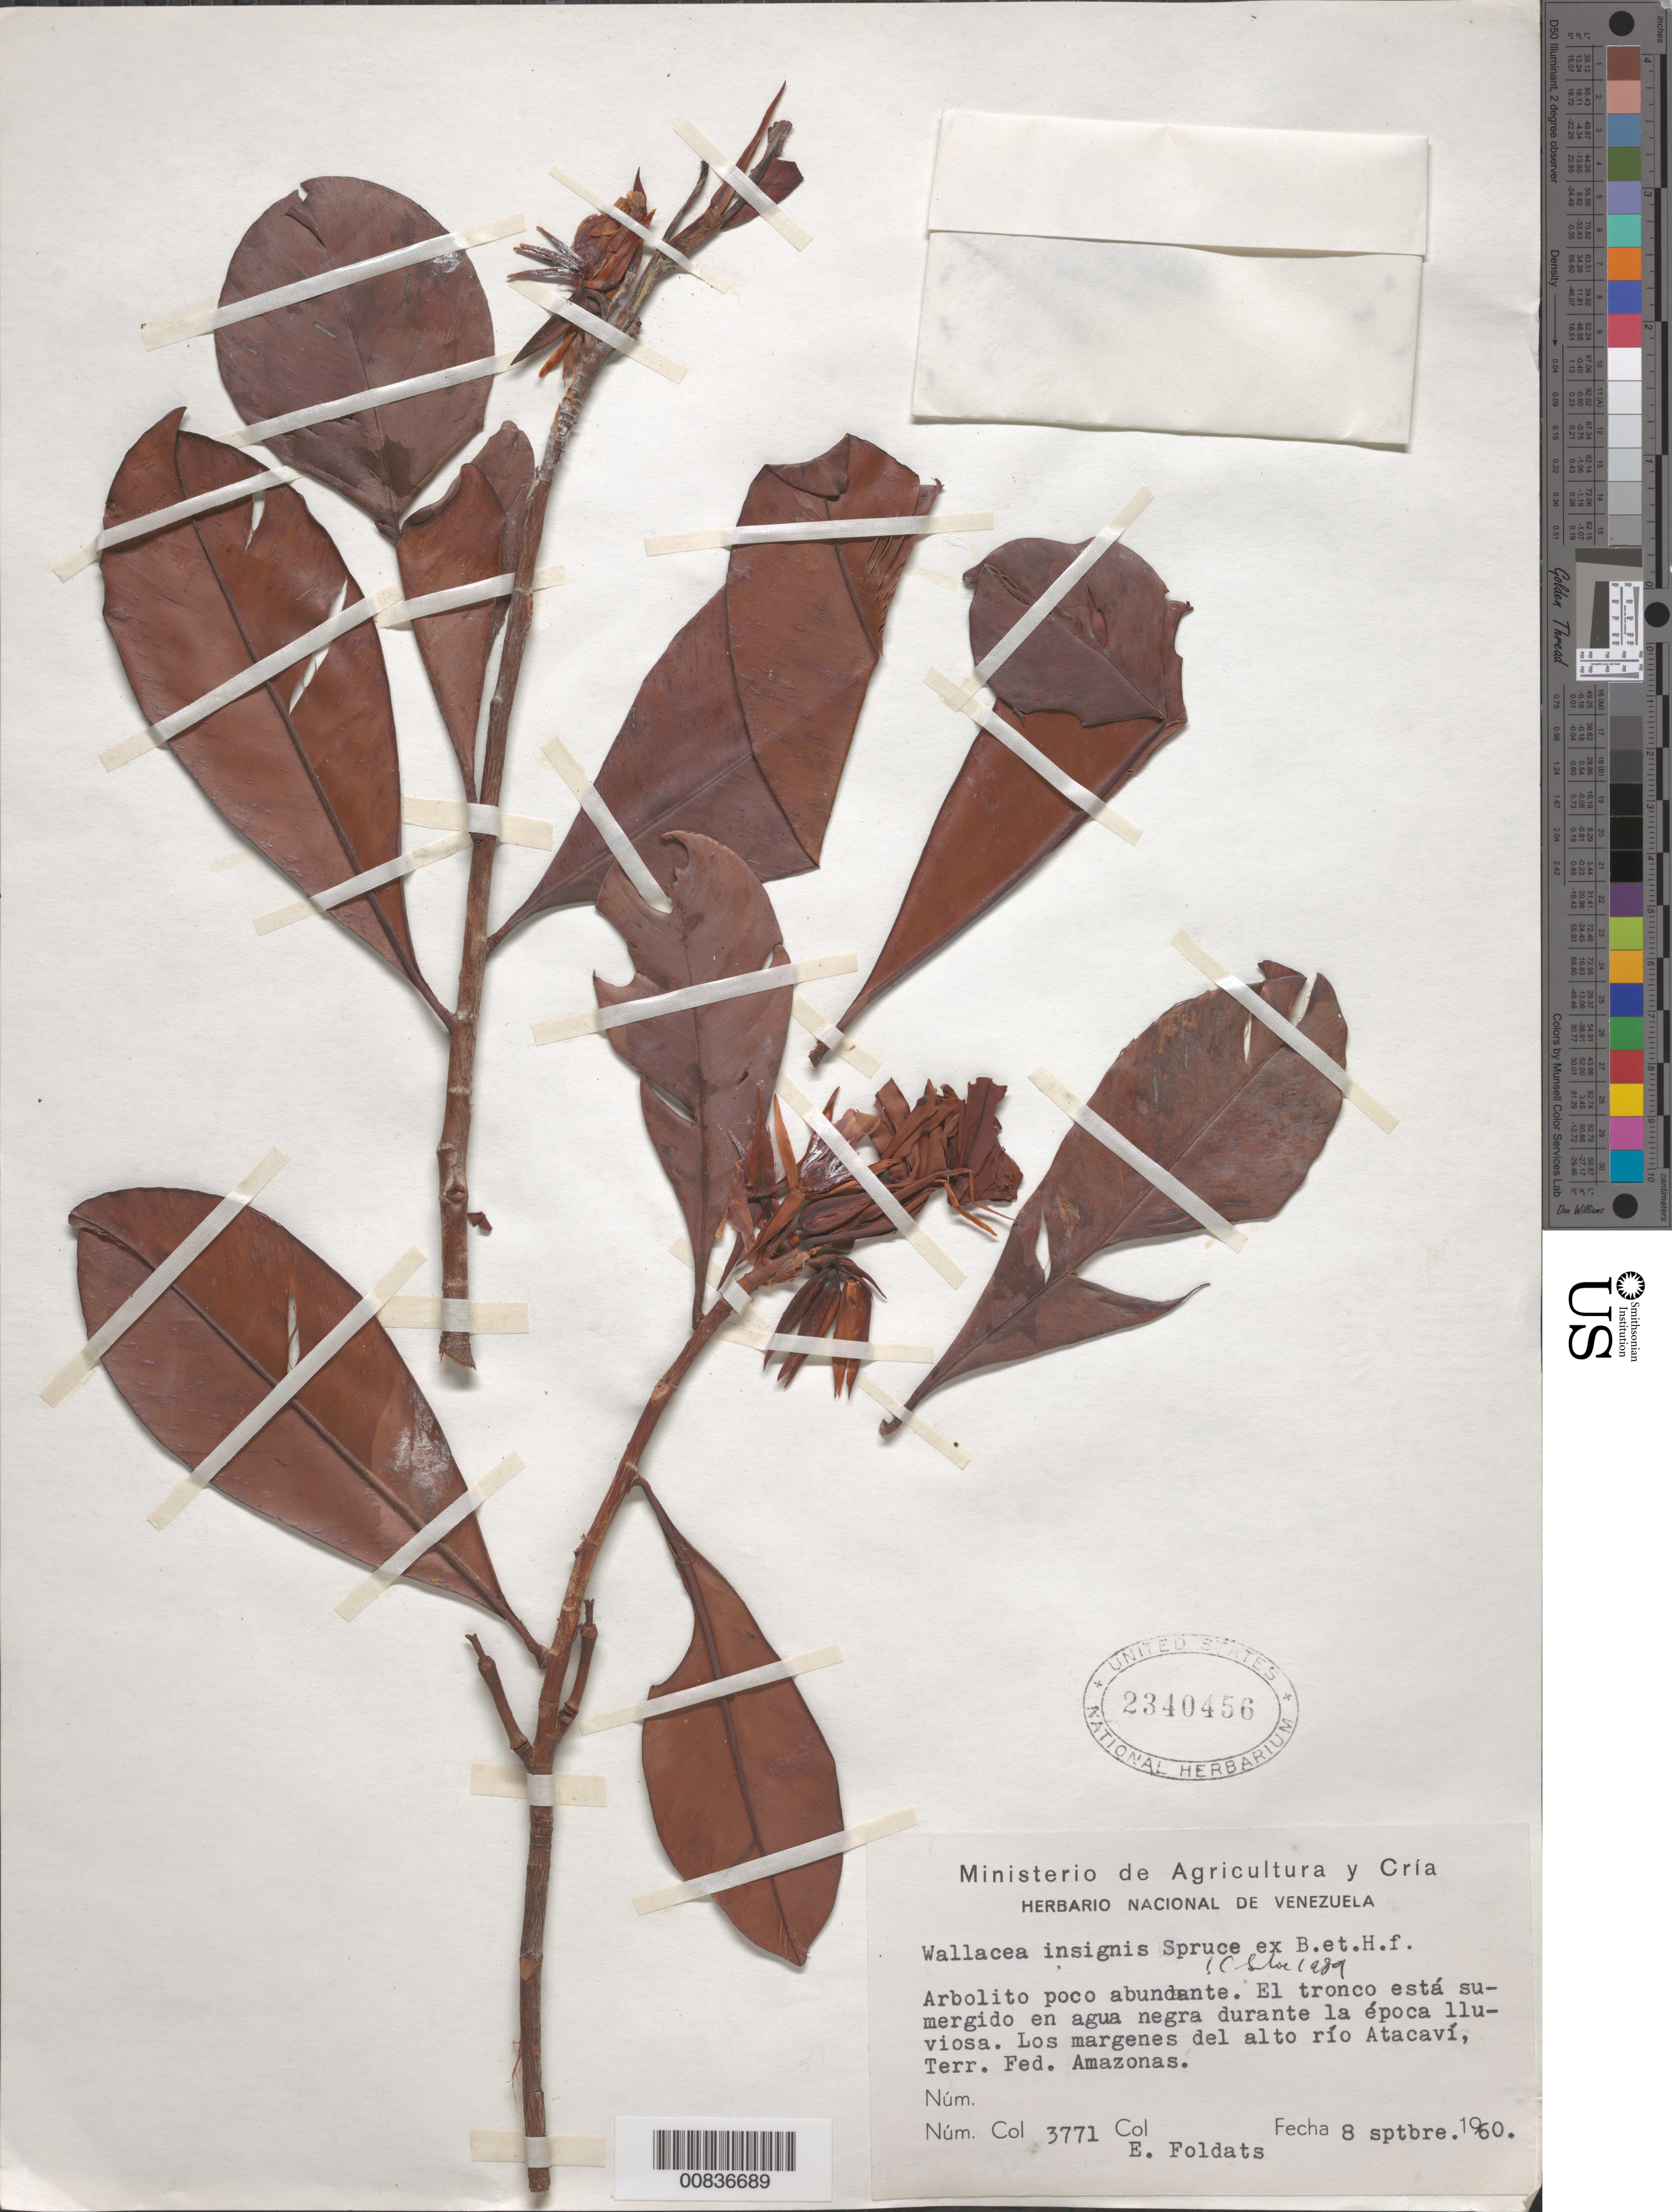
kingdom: Plantae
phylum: Tracheophyta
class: Magnoliopsida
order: Malpighiales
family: Ochnaceae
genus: Wallacea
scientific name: Wallacea insignis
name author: Spruce ex Benth. & Hook. f.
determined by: Sastre, C. H. L.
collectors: E. Foldats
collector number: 3771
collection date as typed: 8-Sep-60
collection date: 1960-09-08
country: Venezuela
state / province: Amazonas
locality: Alto Río Atacavi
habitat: Margin of river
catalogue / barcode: US 2340456